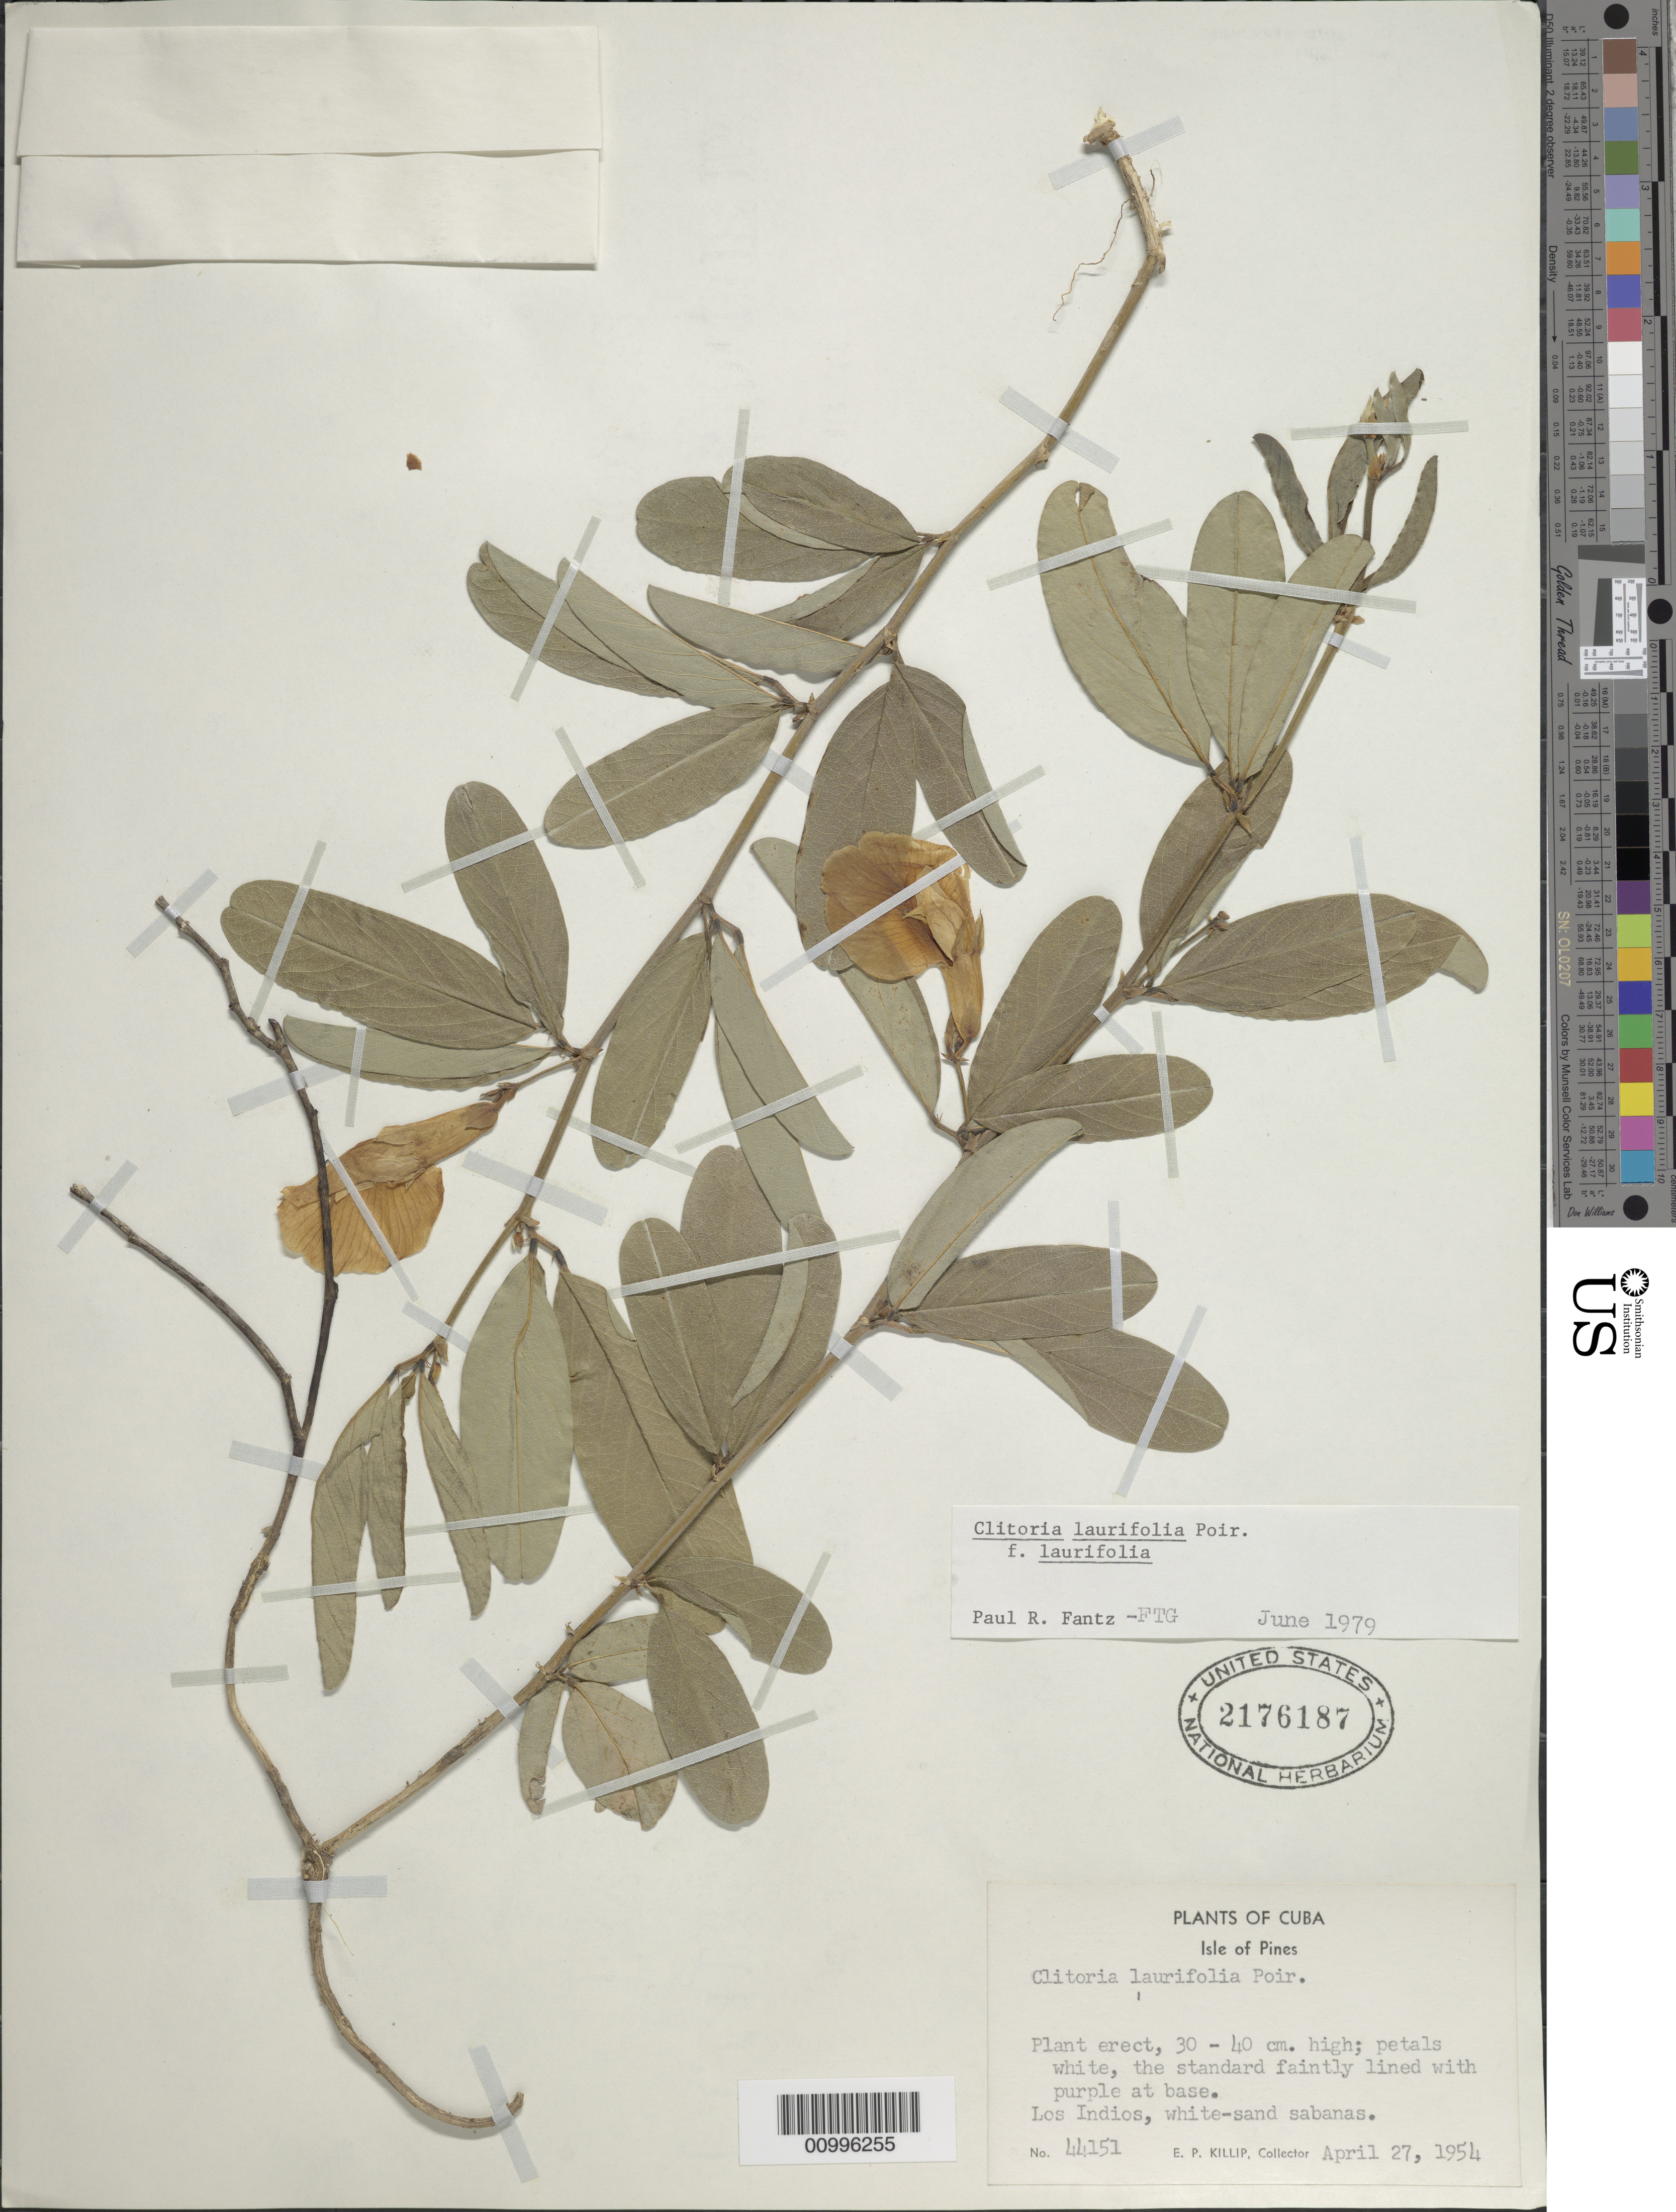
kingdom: Plantae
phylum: Tracheophyta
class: Magnoliopsida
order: Fabales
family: Fabaceae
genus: Clitoria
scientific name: Clitoria laurifolia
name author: Poir.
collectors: E. P. Killip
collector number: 44151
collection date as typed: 27 Apr 1954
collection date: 1954-04-27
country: Cuba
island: Isla de la Juventud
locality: Los Indios, white-sand sabanas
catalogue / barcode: US 2176187